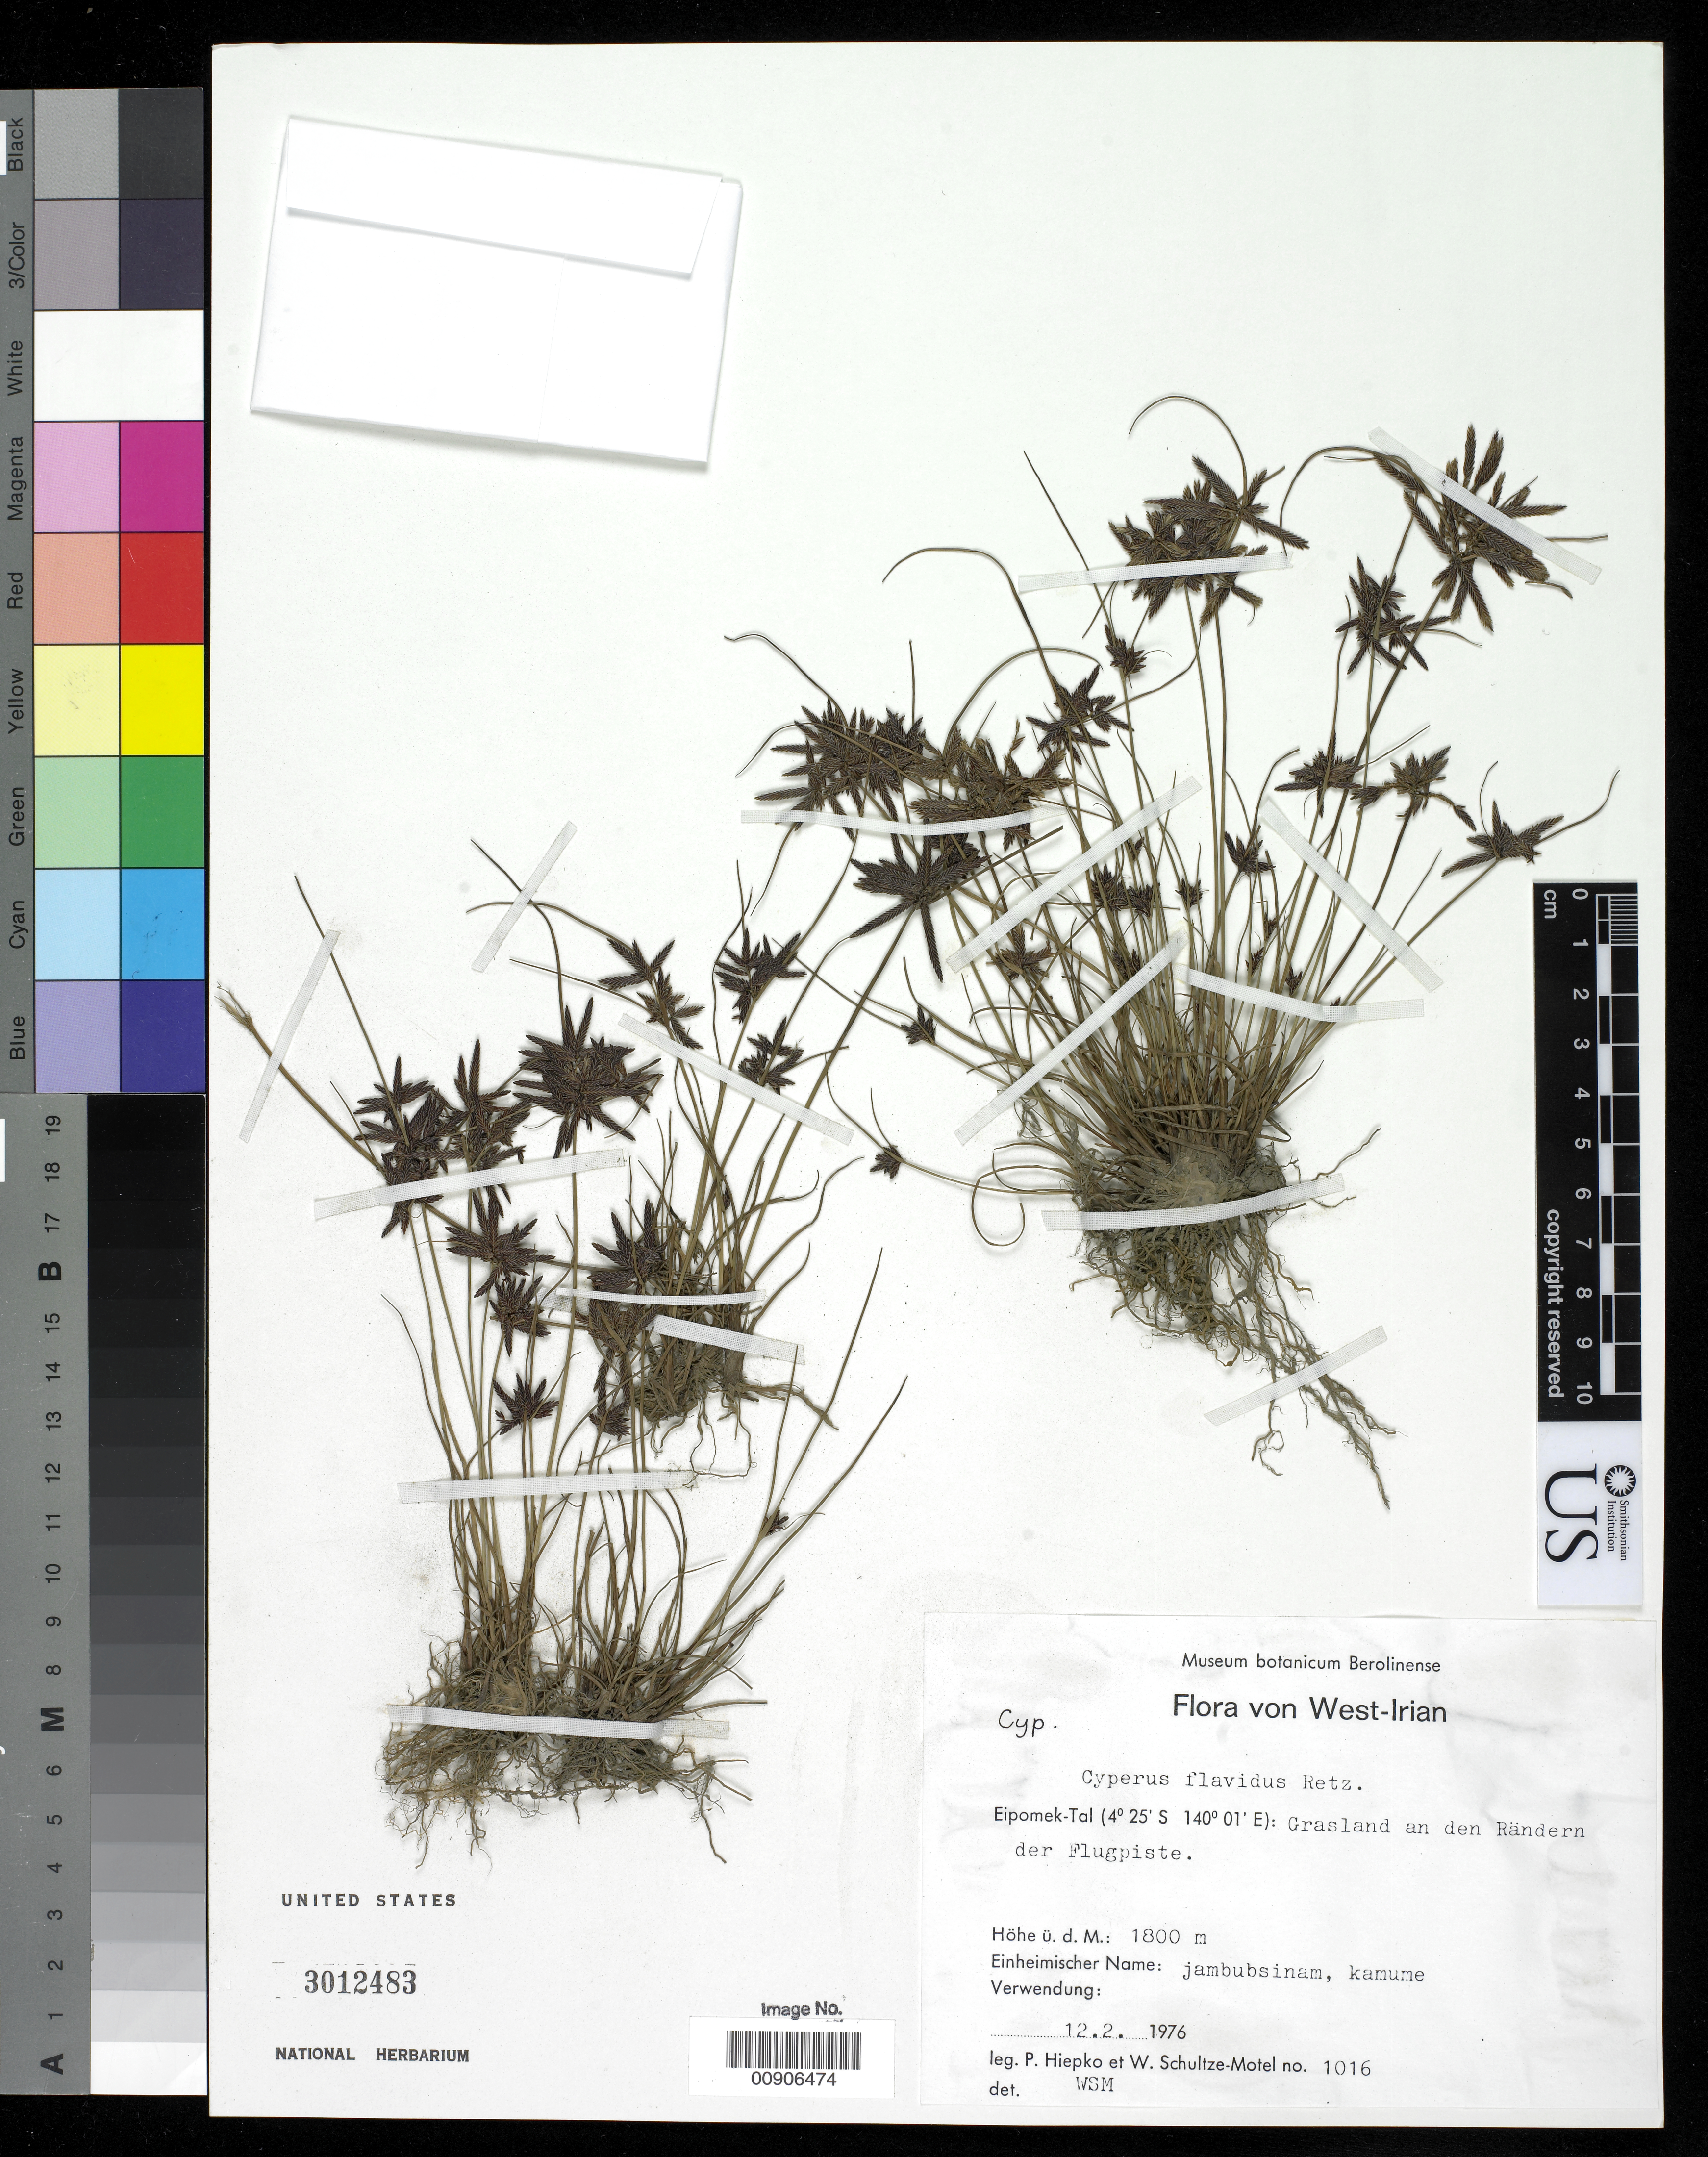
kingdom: Plantae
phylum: Tracheophyta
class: Liliopsida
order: Poales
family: Cyperaceae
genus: Cyperus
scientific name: Cyperus flavidus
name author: Retz.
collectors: P. H. Hiepko & W. Schultze-Motel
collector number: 1016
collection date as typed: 12 Feb 1976 or 02 Dec 1976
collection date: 1976-02-12 or 1976-12-02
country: Indonesia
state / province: Papua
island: New Guinea I.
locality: West-Irian. Irian Jaya.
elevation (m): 1800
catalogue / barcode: US 3012483